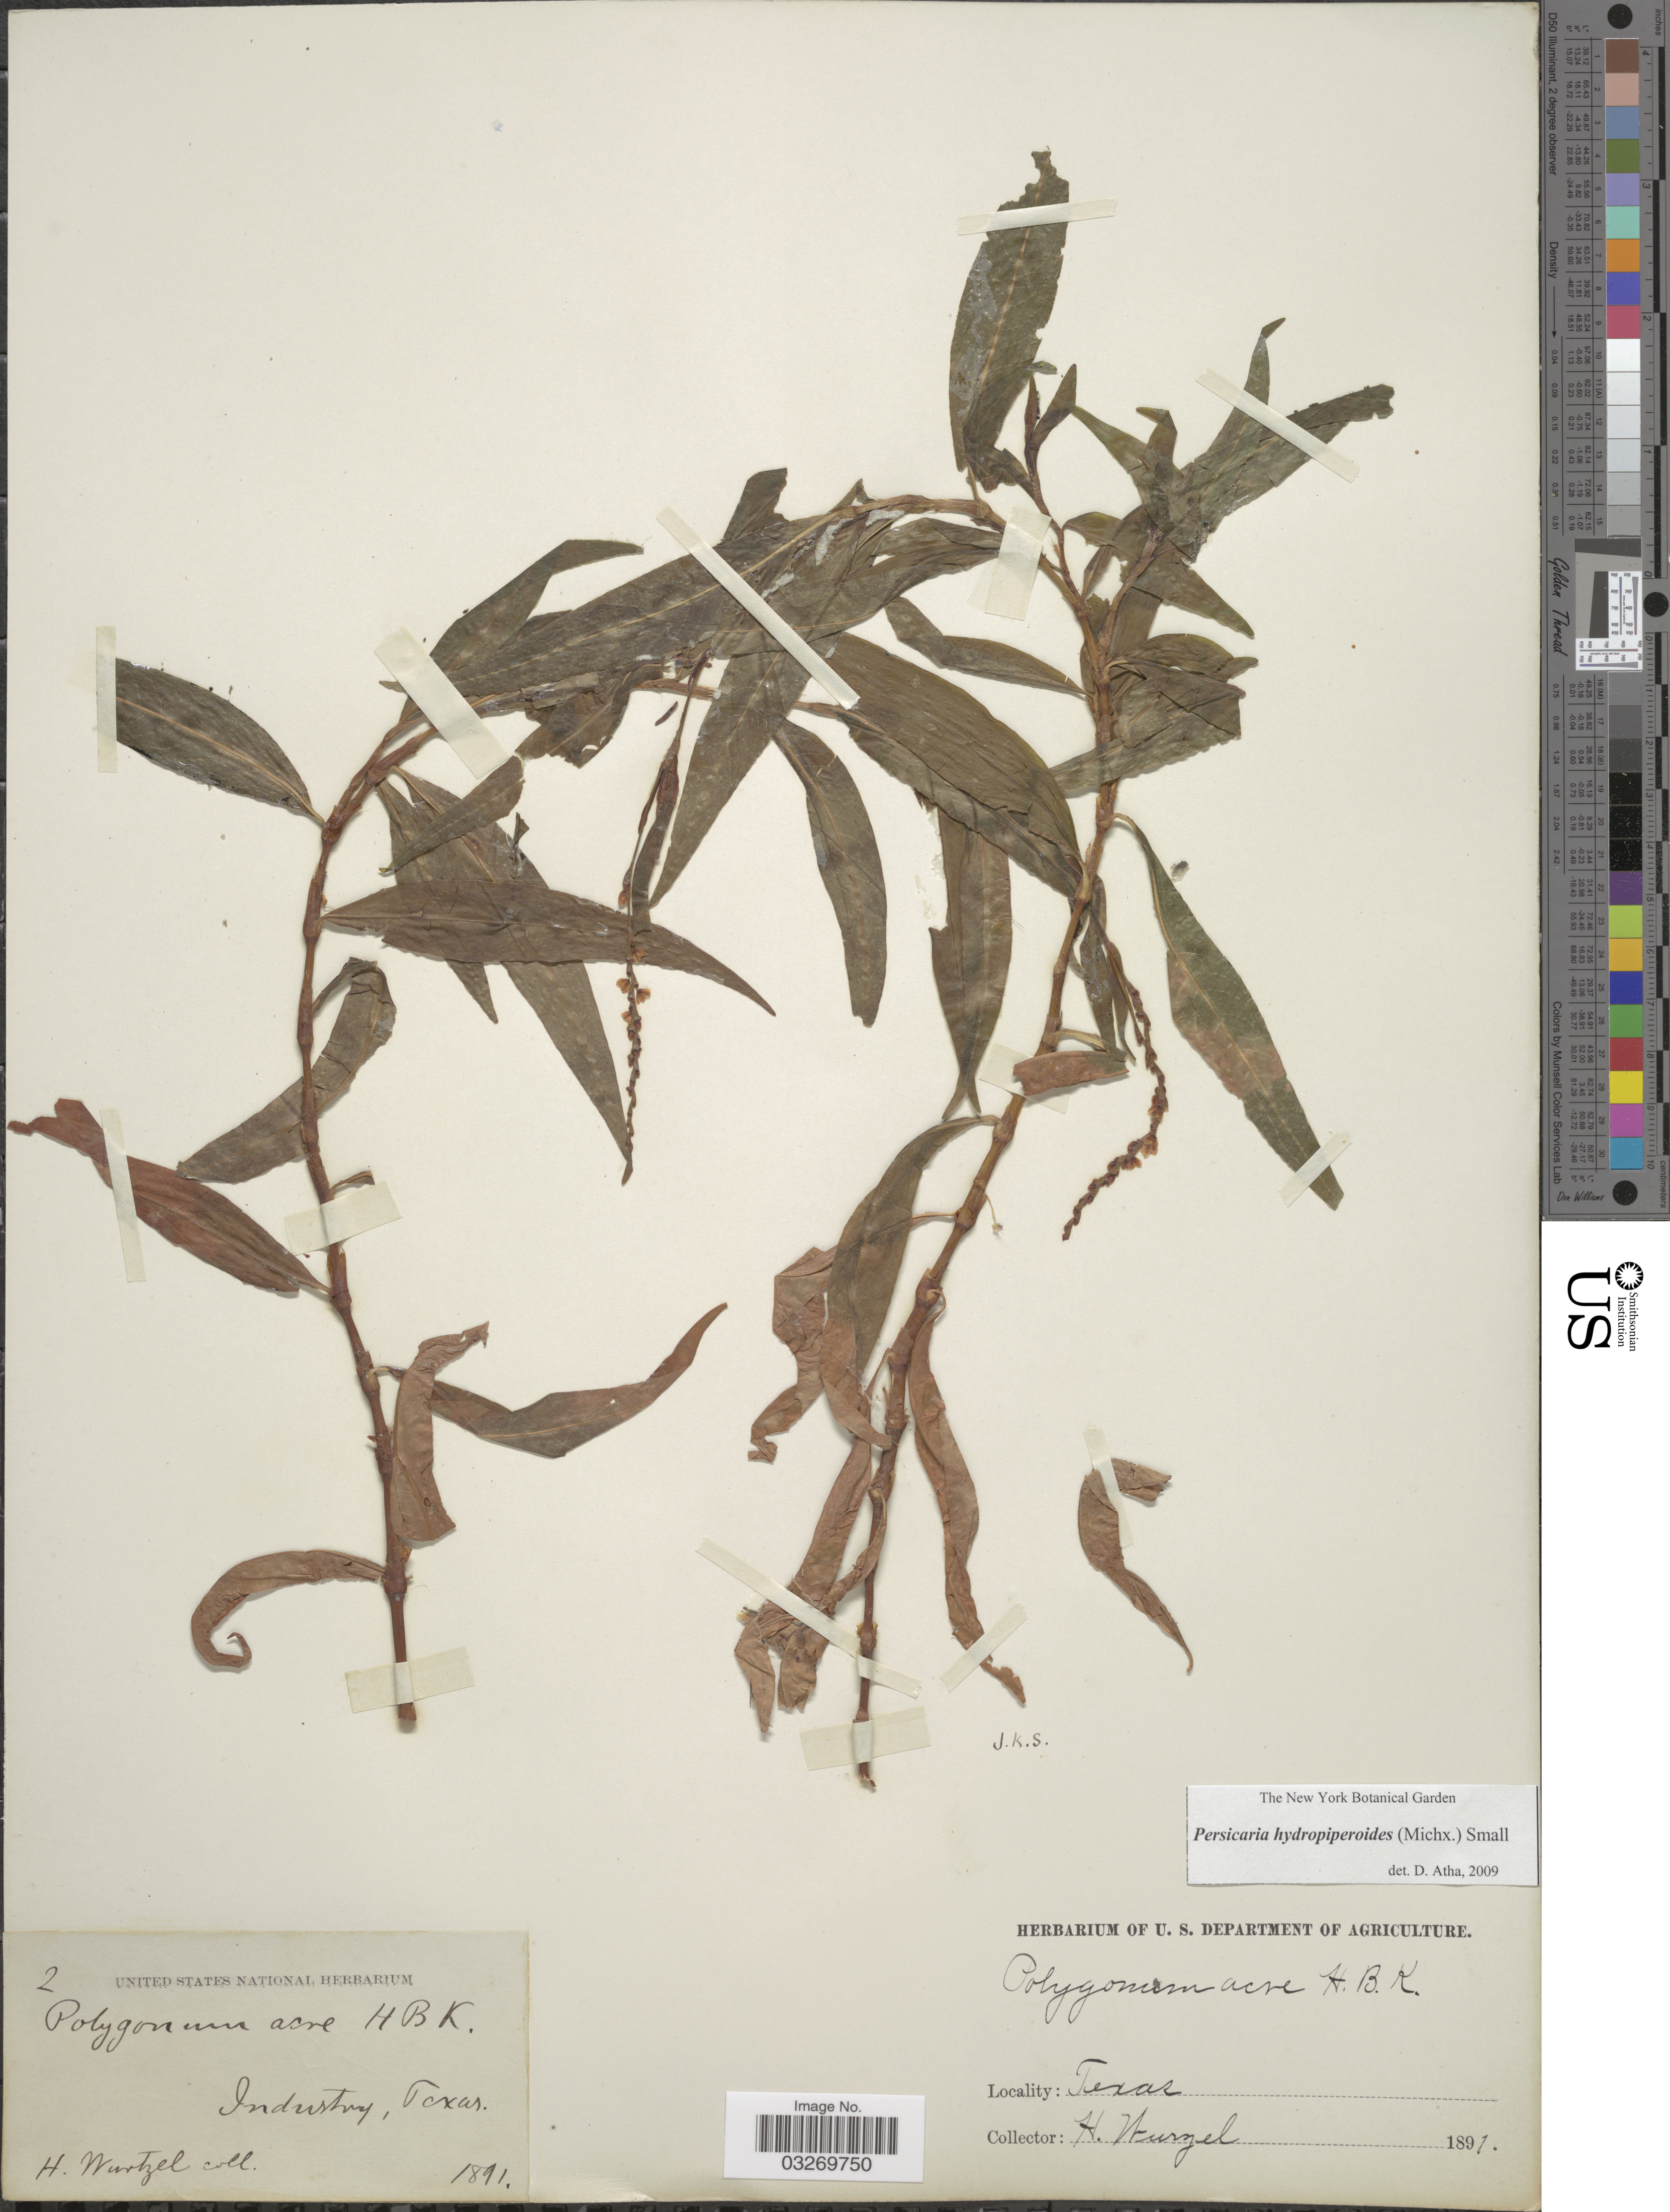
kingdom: Plantae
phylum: Tracheophyta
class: Magnoliopsida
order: Caryophyllales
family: Polygonaceae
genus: Persicaria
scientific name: Persicaria hydropiperoides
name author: (Michx.) Small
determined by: Atha, D. E.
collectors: H. Wurtzel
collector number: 2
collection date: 1891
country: United States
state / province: Texas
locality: Industry.